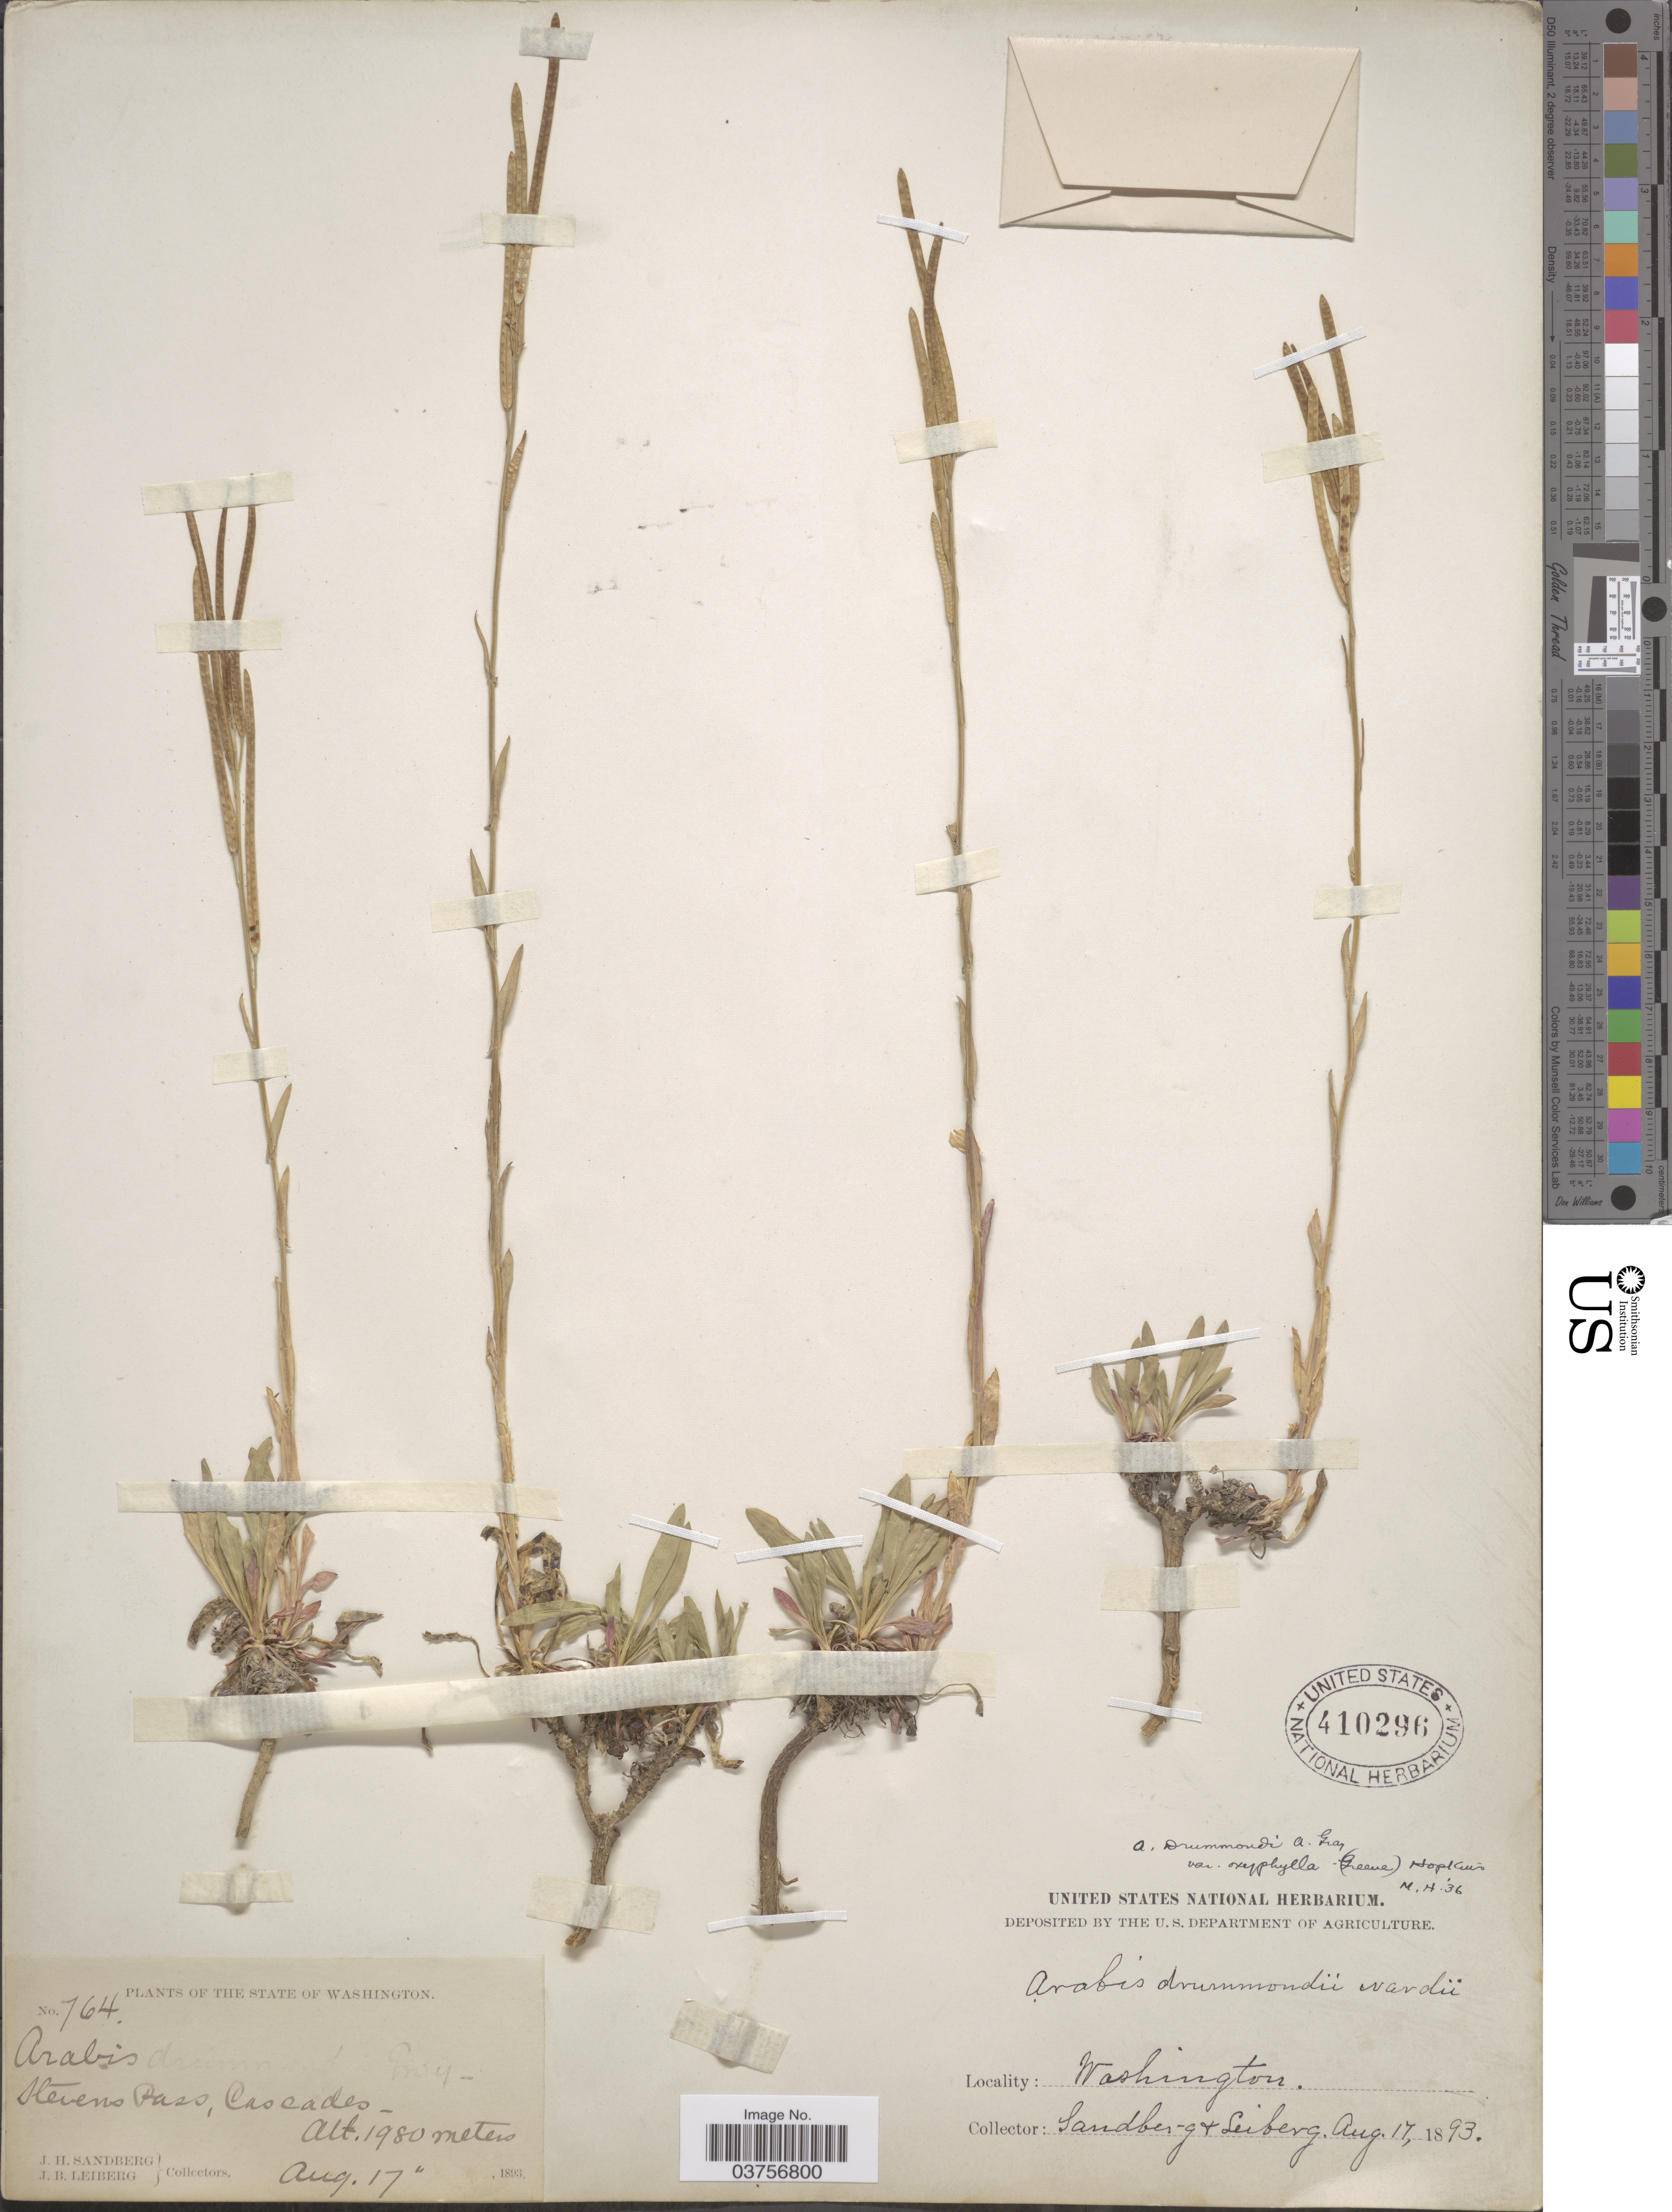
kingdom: Plantae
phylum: Tracheophyta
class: Magnoliopsida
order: Brassicales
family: Brassicaceae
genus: Arabis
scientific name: Arabis drummondii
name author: A. Gray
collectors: J. H. Sandberg & J. B. Leiberg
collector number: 764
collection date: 1893-08-17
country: United States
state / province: Washington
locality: Stevens Pass, Cascades.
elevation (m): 1980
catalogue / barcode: US 410296